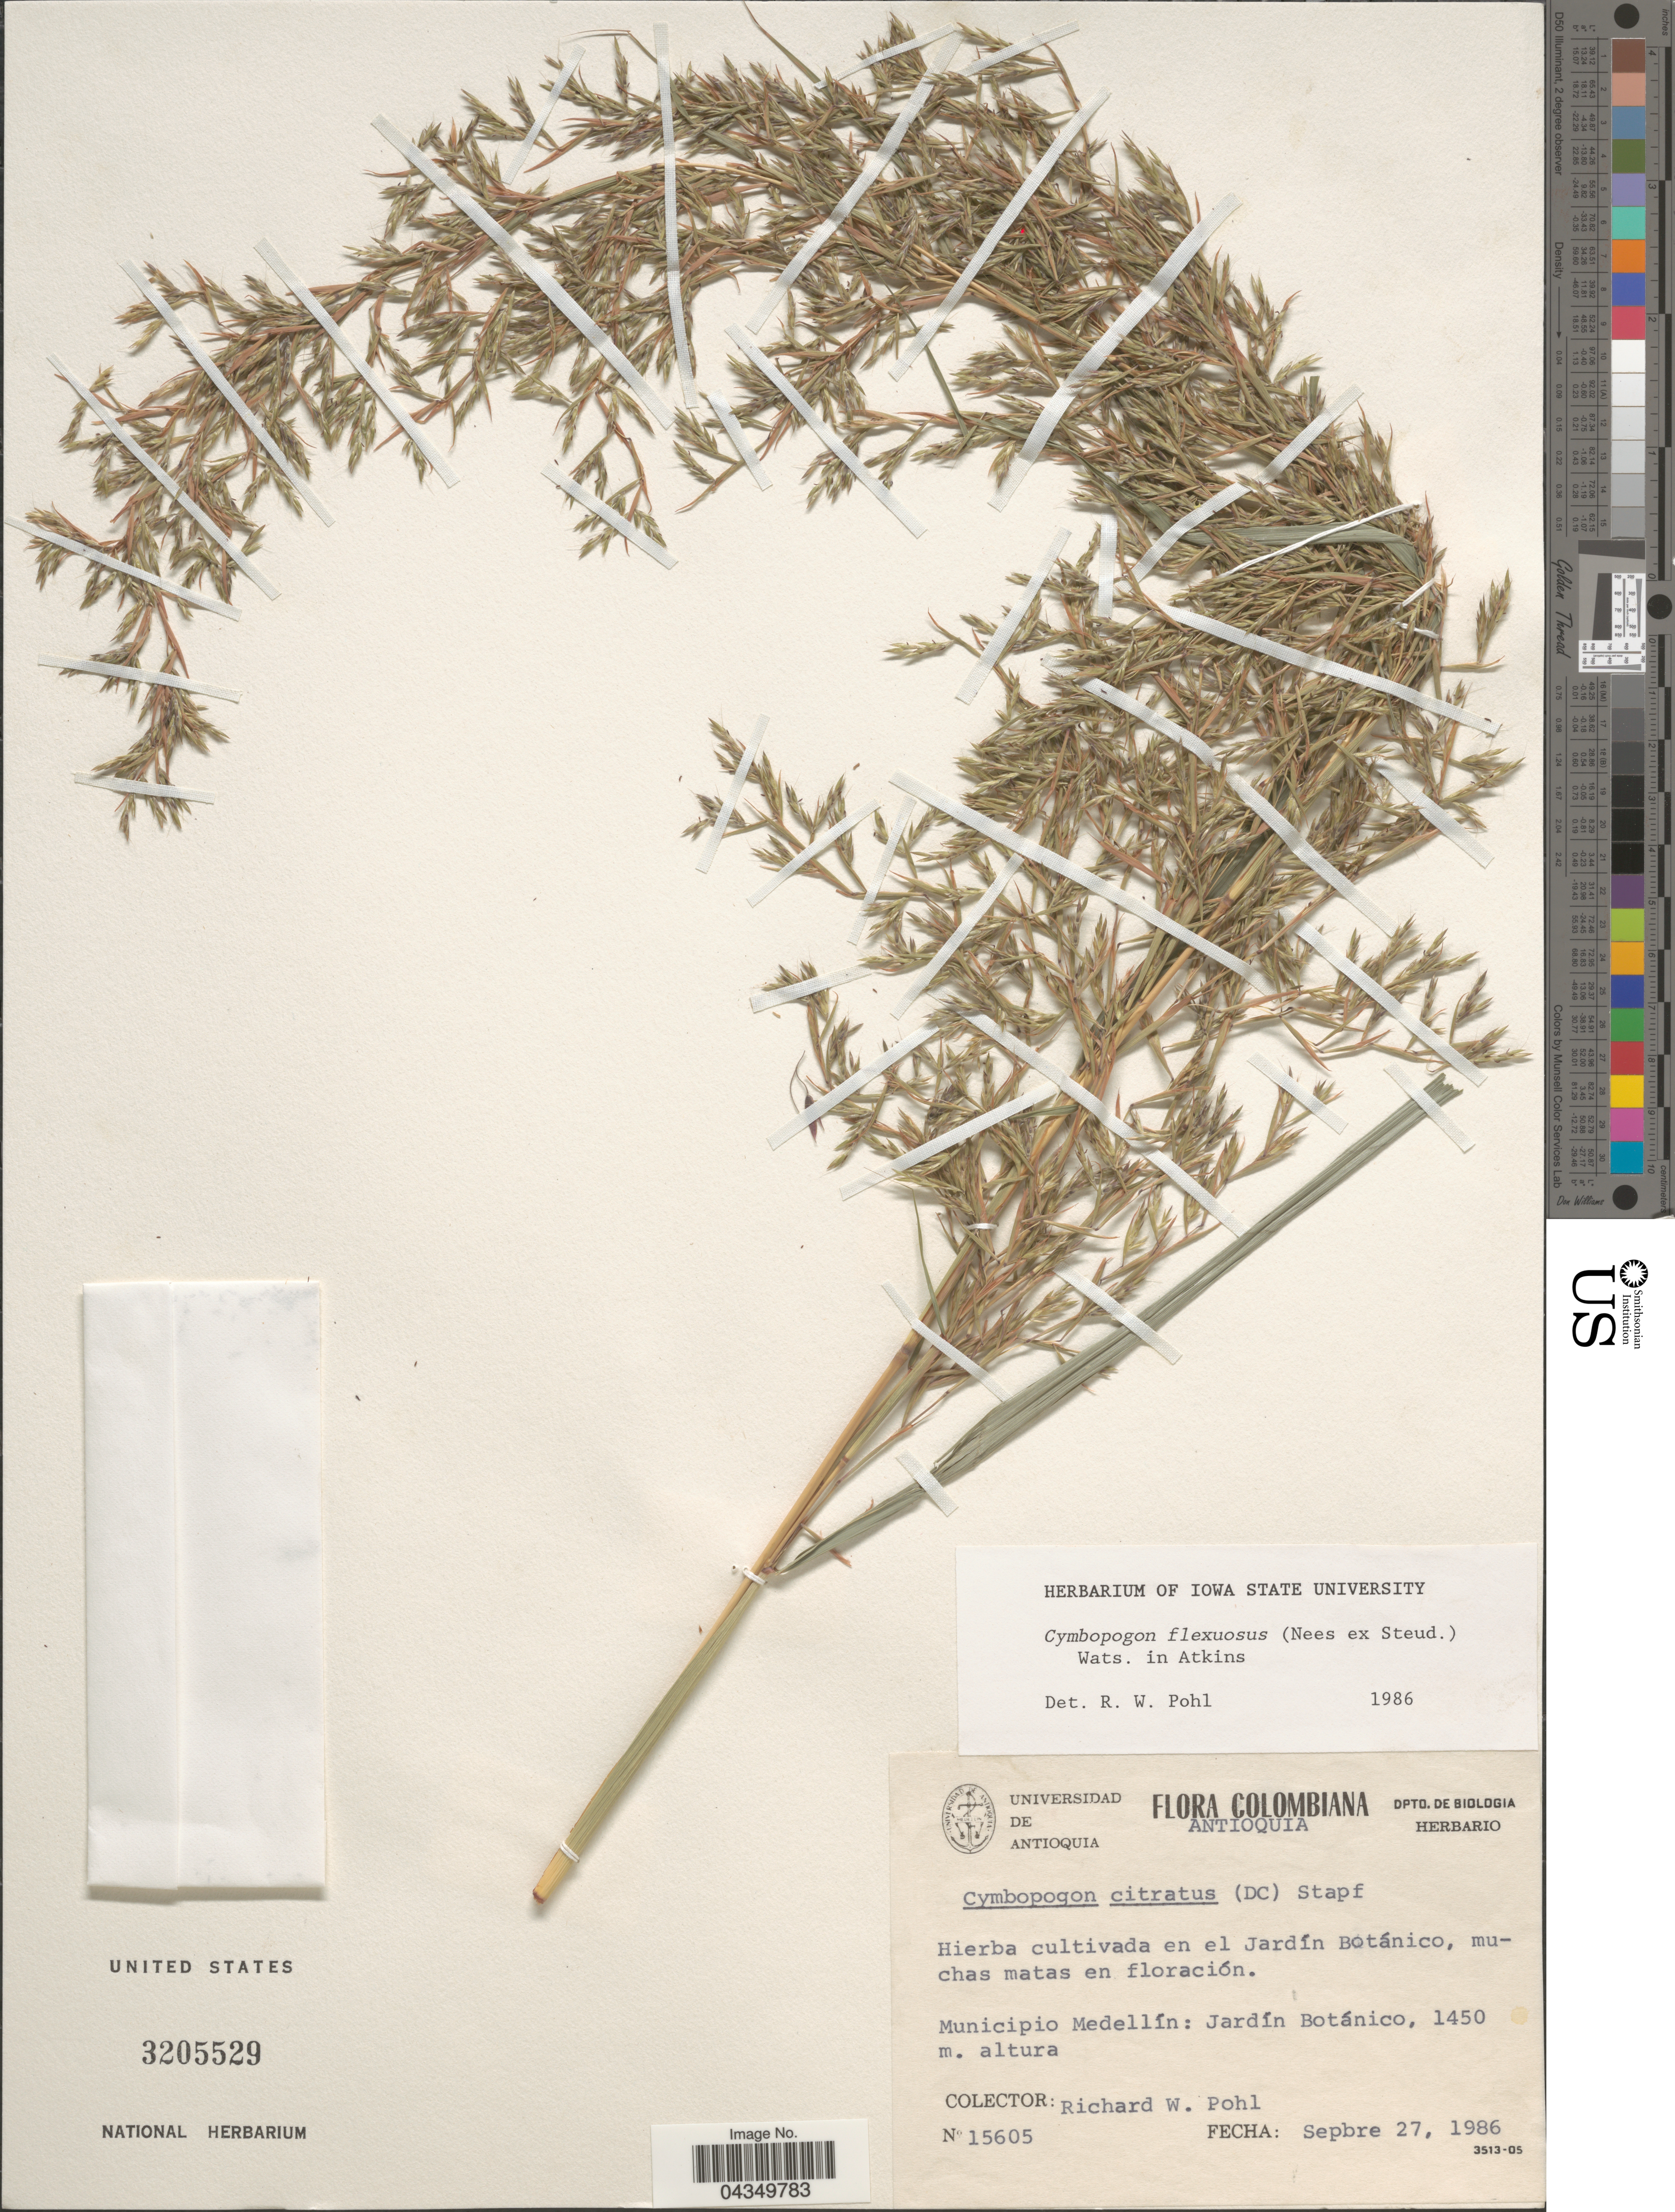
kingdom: Plantae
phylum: Tracheophyta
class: Liliopsida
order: Poales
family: Poaceae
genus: Cymbopogon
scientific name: Cymbopogon flexuosus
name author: (Nees ex Steud.) Will. Watson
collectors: R. W. Pohl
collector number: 15605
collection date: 1986-09-27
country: Colombia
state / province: Antioquia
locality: Colombiana. En el Jardín Botánico.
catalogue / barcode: US 3205529